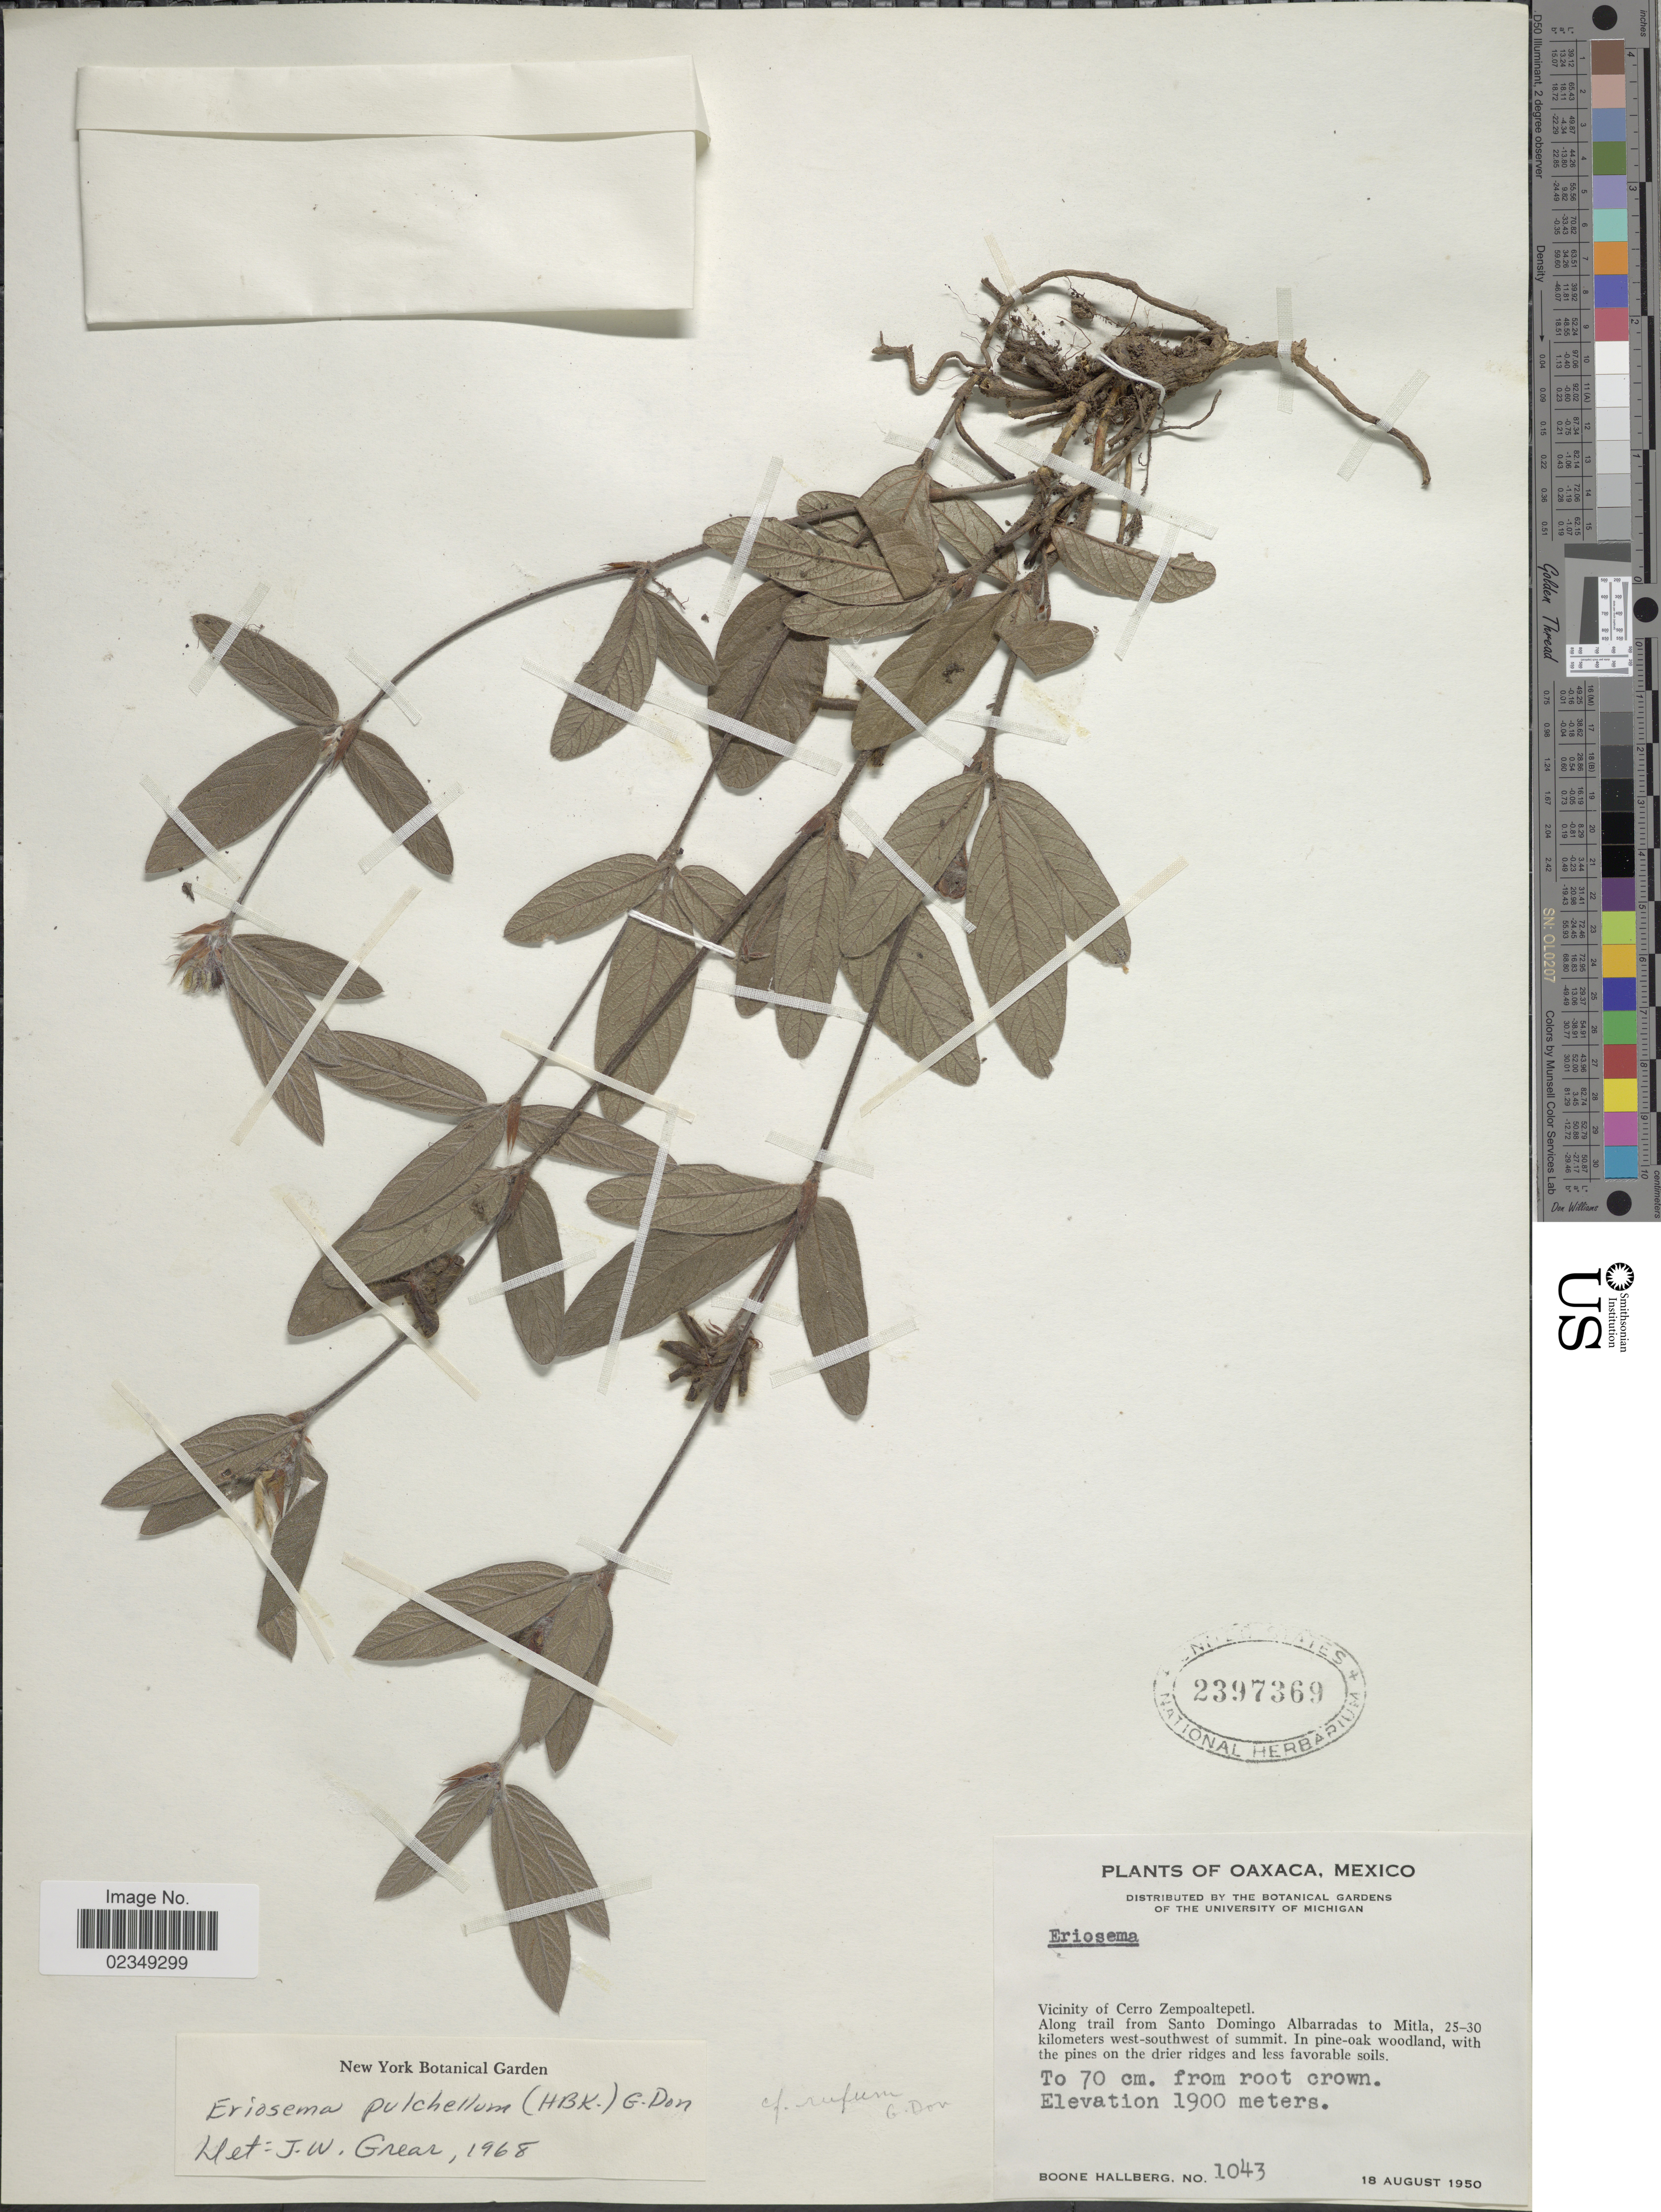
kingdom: Plantae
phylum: Tracheophyta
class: Magnoliopsida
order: Fabales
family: Fabaceae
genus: Eriosema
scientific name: Eriosema pulchellum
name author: (Kunth) G. Don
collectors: B. Hallberg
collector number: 1043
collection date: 1950-08-18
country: Mexico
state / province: Oaxaca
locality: Vicinity of Cerro Zempoaltepetl. Along trail from Santo Domingo to Mitla, 25-30 kilometers west-southwest of summit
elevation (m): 1900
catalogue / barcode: US 2397369